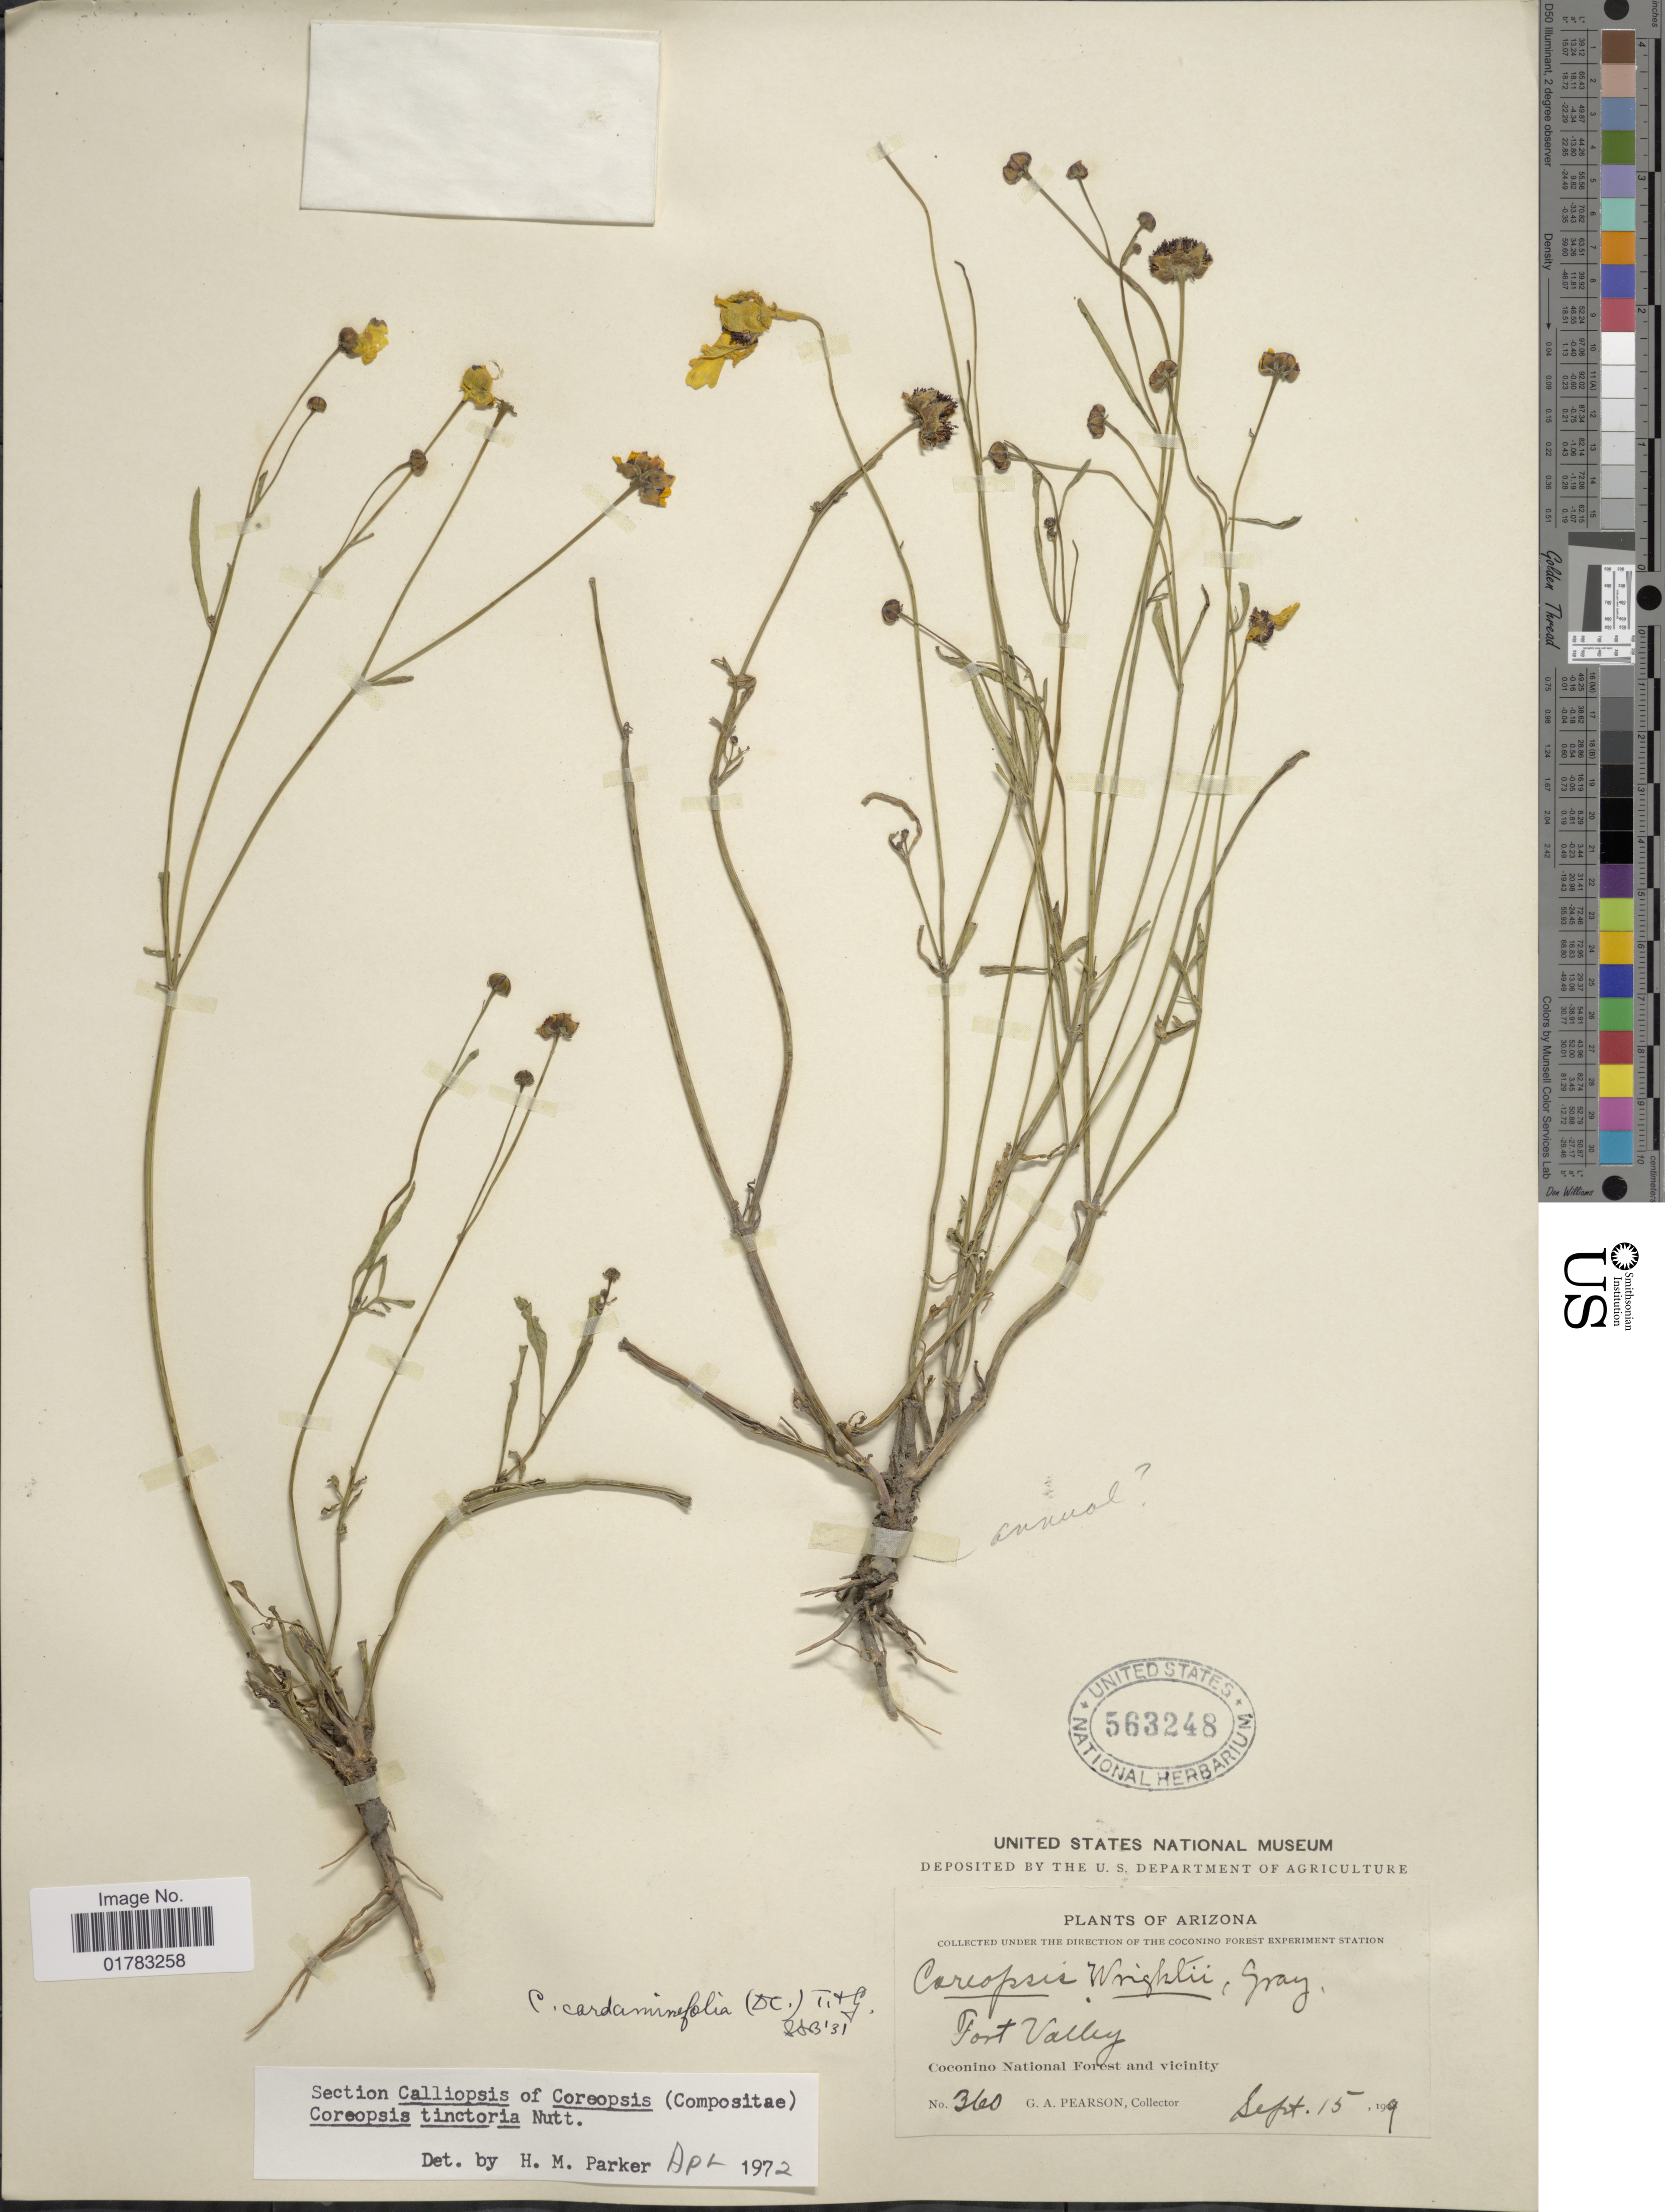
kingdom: Plantae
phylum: Tracheophyta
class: Magnoliopsida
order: Asterales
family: Asteraceae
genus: Coreopsis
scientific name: Coreopsis tinctoria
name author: Nutt.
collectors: G. A. Pearson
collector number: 360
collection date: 1909-09-15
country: United States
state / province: Arizona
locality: Coconino Forest, Fort valley, Coconino National Forest and vicinity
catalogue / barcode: US 563248